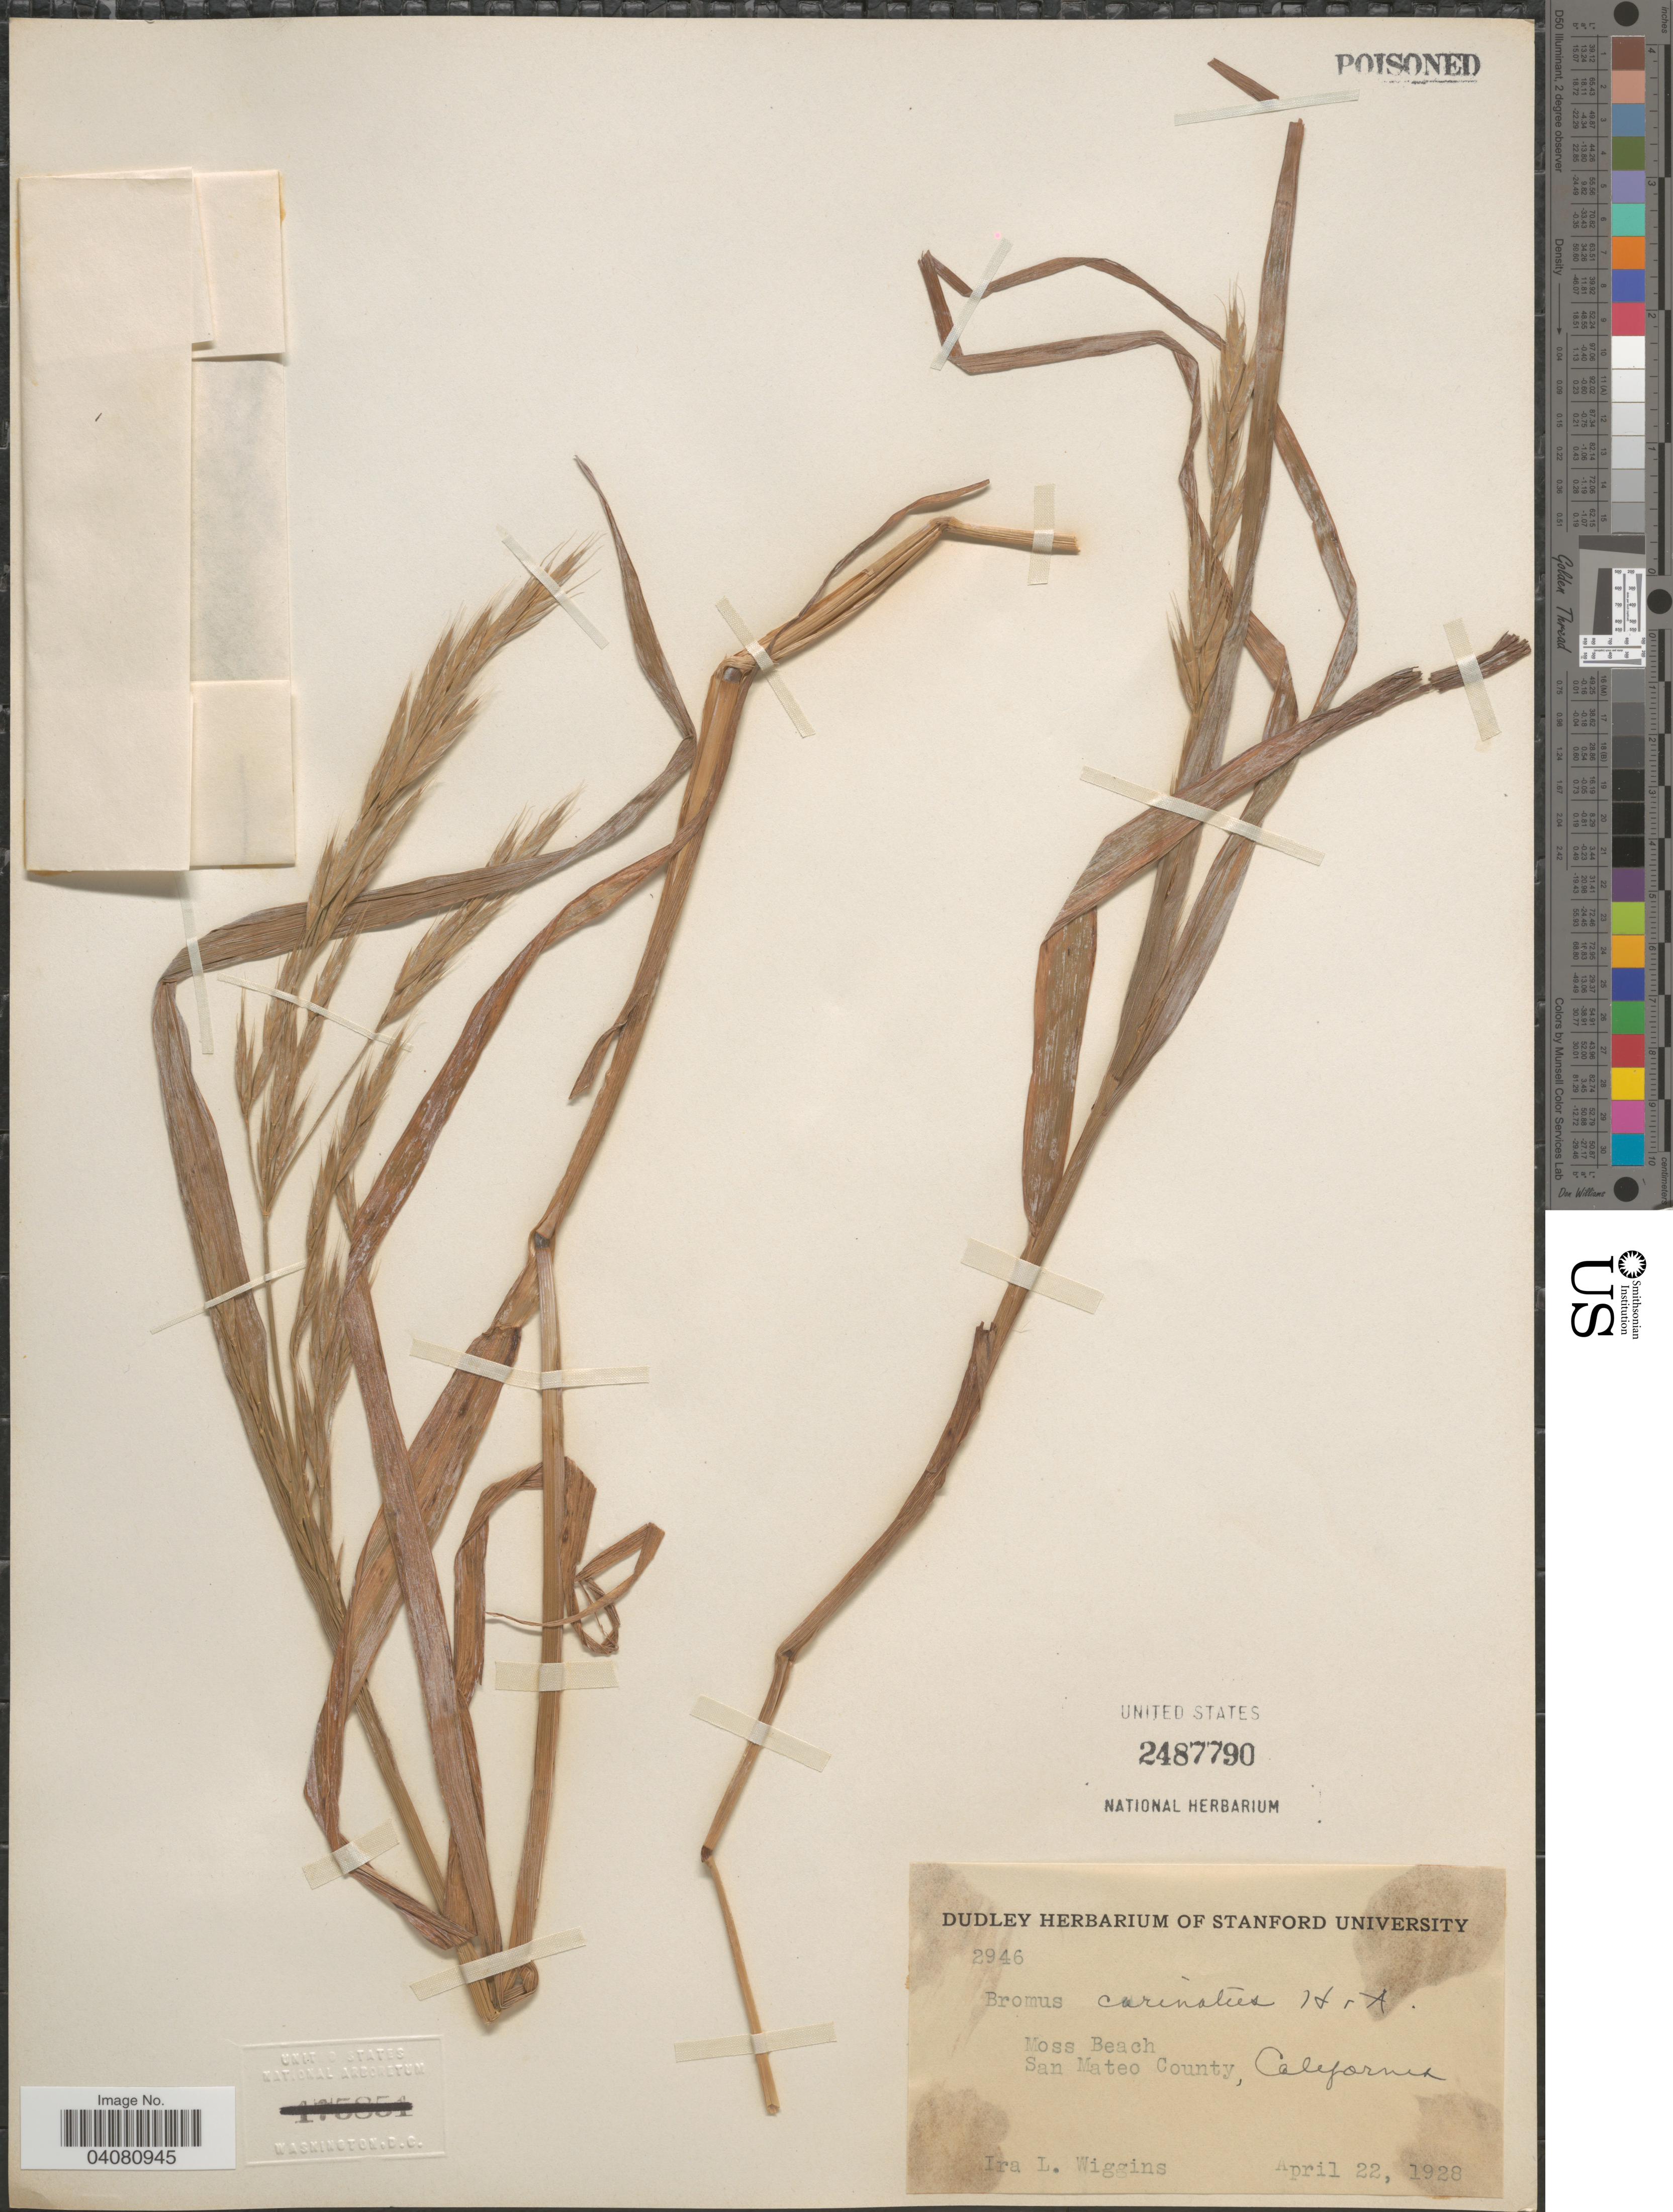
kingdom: Plantae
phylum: Tracheophyta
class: Liliopsida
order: Poales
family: Poaceae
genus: Bromus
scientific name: Bromus carinatus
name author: Hook. & Arn.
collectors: I. L. Wiggins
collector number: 2946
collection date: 1928-04-22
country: United States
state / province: California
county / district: San Mateo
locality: Moss Beach. San Mateo County.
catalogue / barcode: US 2487790